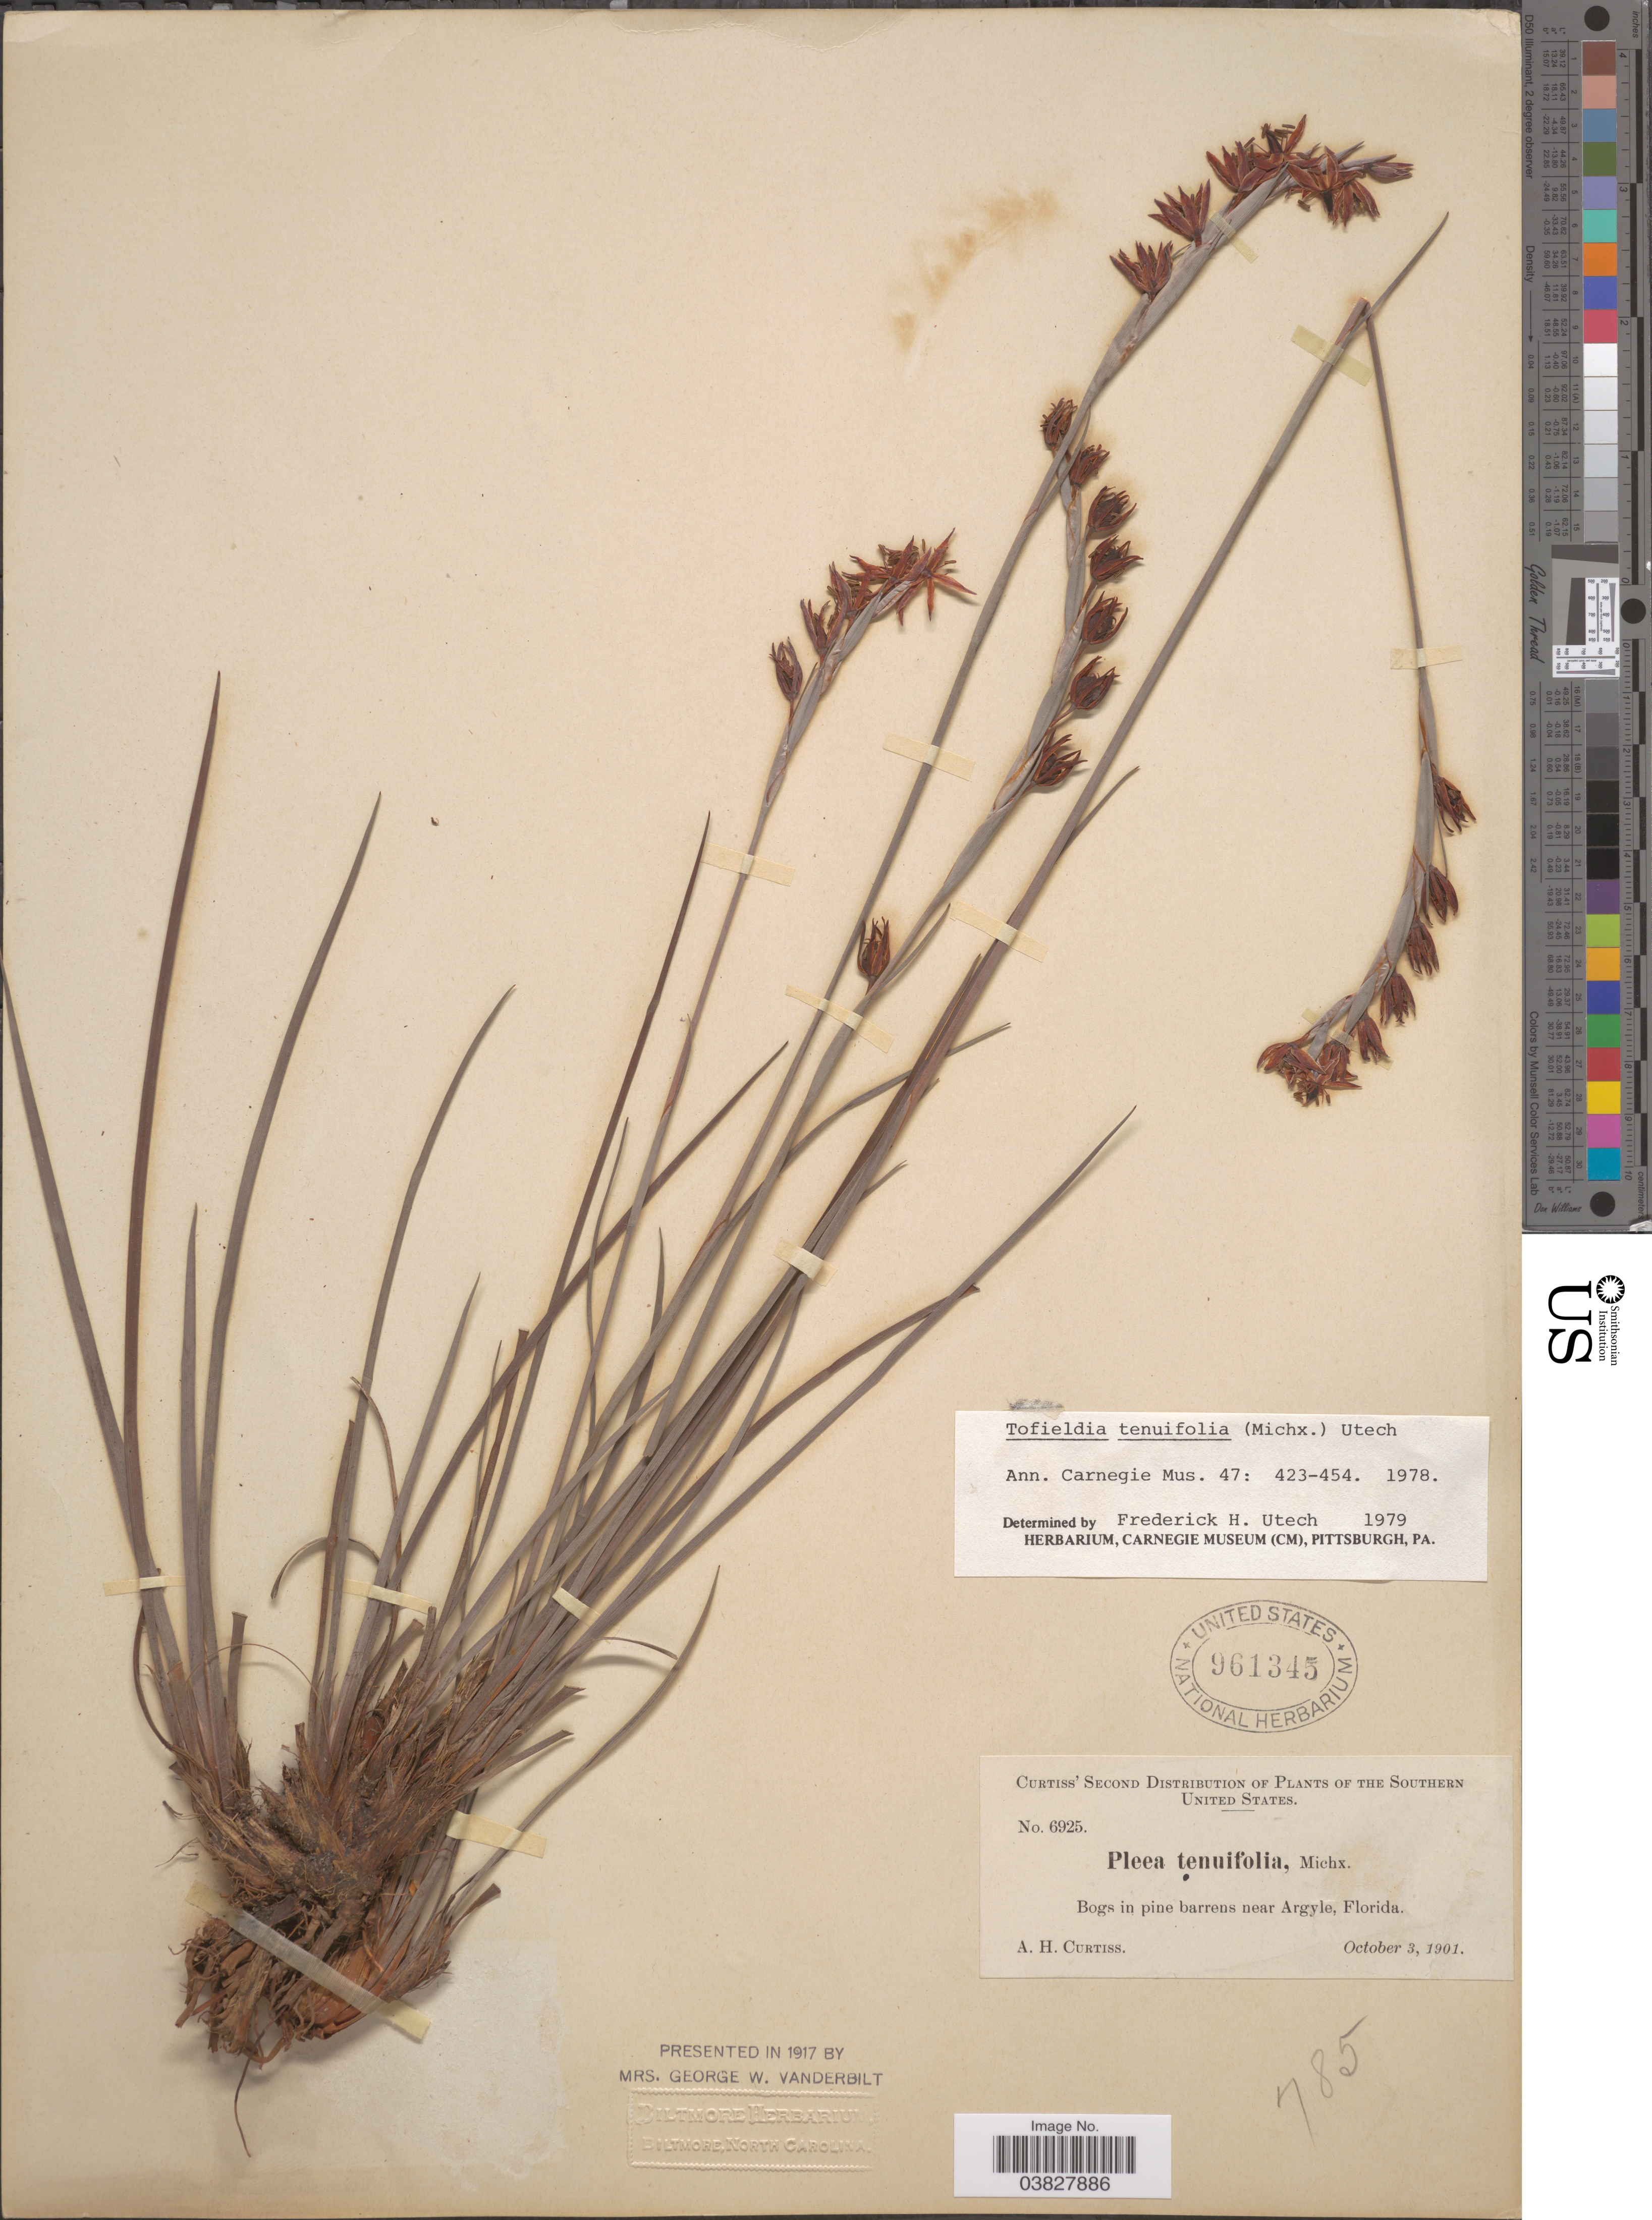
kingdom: Plantae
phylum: Tracheophyta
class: Liliopsida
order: Alismatales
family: Tofieldiaceae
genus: Pleea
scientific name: Pleea tenuifolia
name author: Michx.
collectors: A. H. Curtiss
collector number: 6925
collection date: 1901-10-03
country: United States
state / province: Florida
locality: The Southern United States. Bogs in pine barrens near Argyle.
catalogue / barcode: US 961345